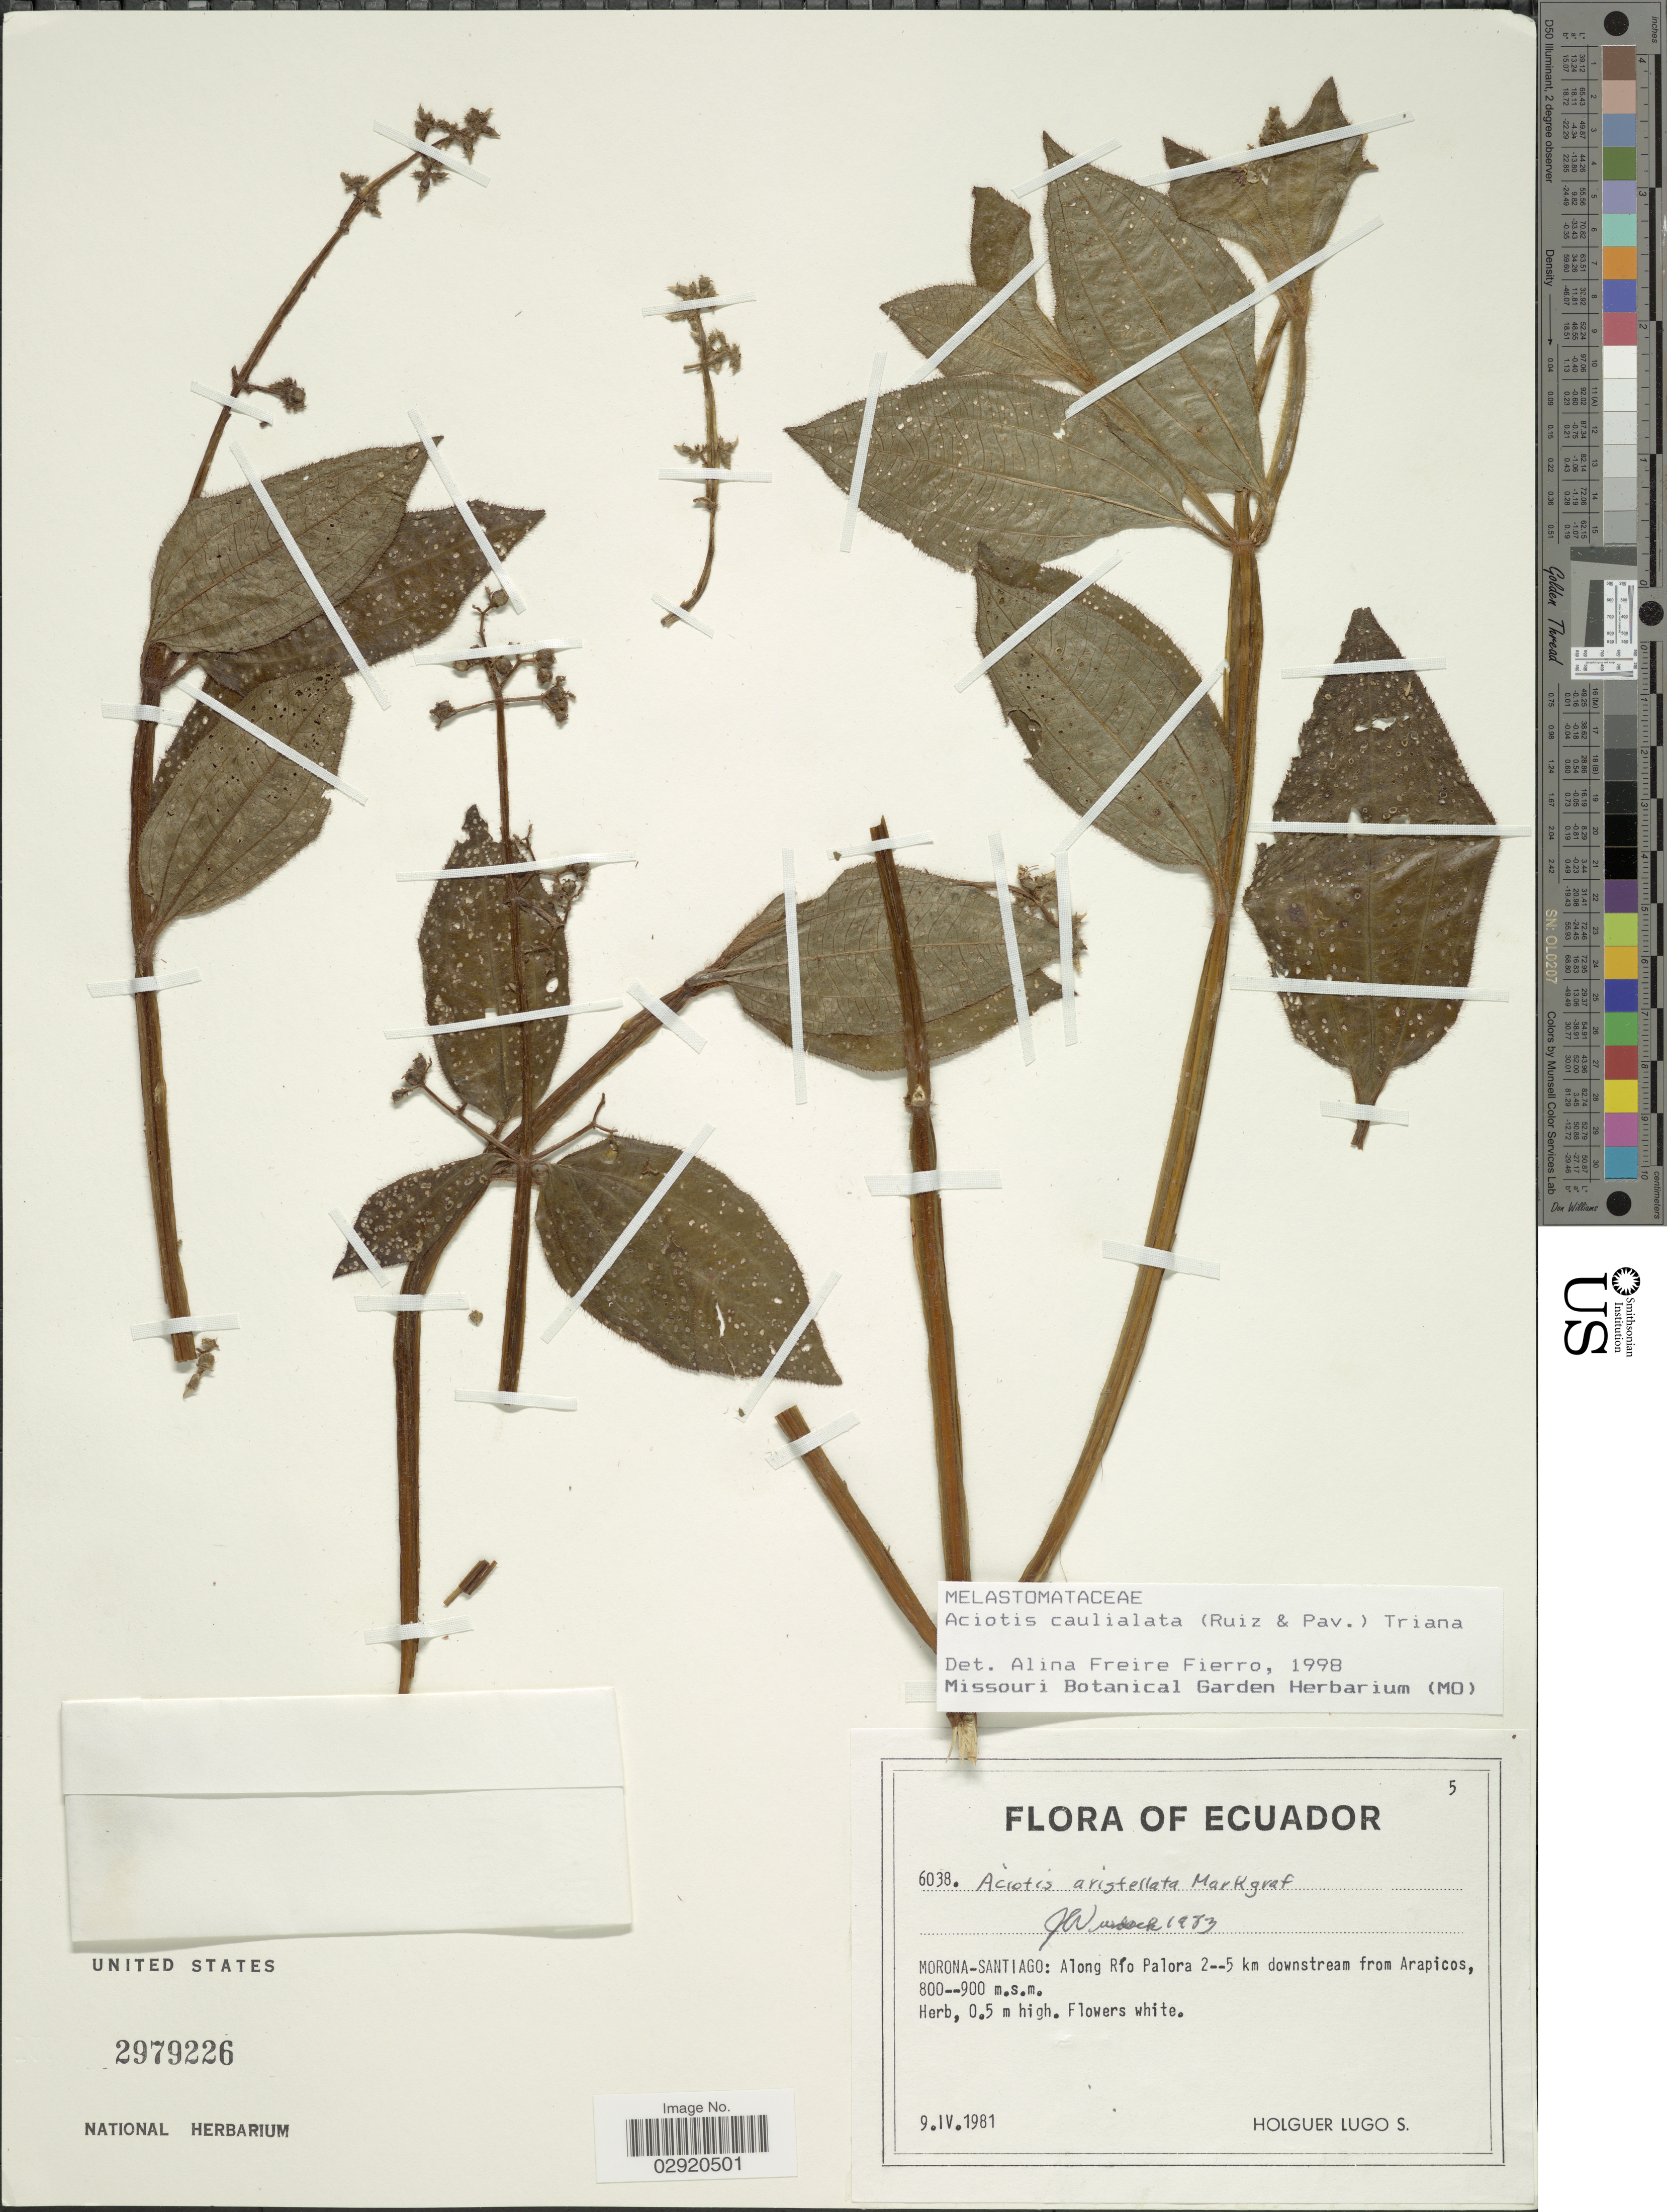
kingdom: Plantae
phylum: Tracheophyta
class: Magnoliopsida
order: Myrtales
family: Melastomataceae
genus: Aciotis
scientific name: Aciotis rubricaulis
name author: (Mart. ex DC.) Triana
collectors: H. Lugo S.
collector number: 6038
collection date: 1981-04-09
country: Ecuador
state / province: Morona-Santiago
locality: Along Río Palora 2--5 km downstream from Arapicos.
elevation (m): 800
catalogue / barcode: US 2979226